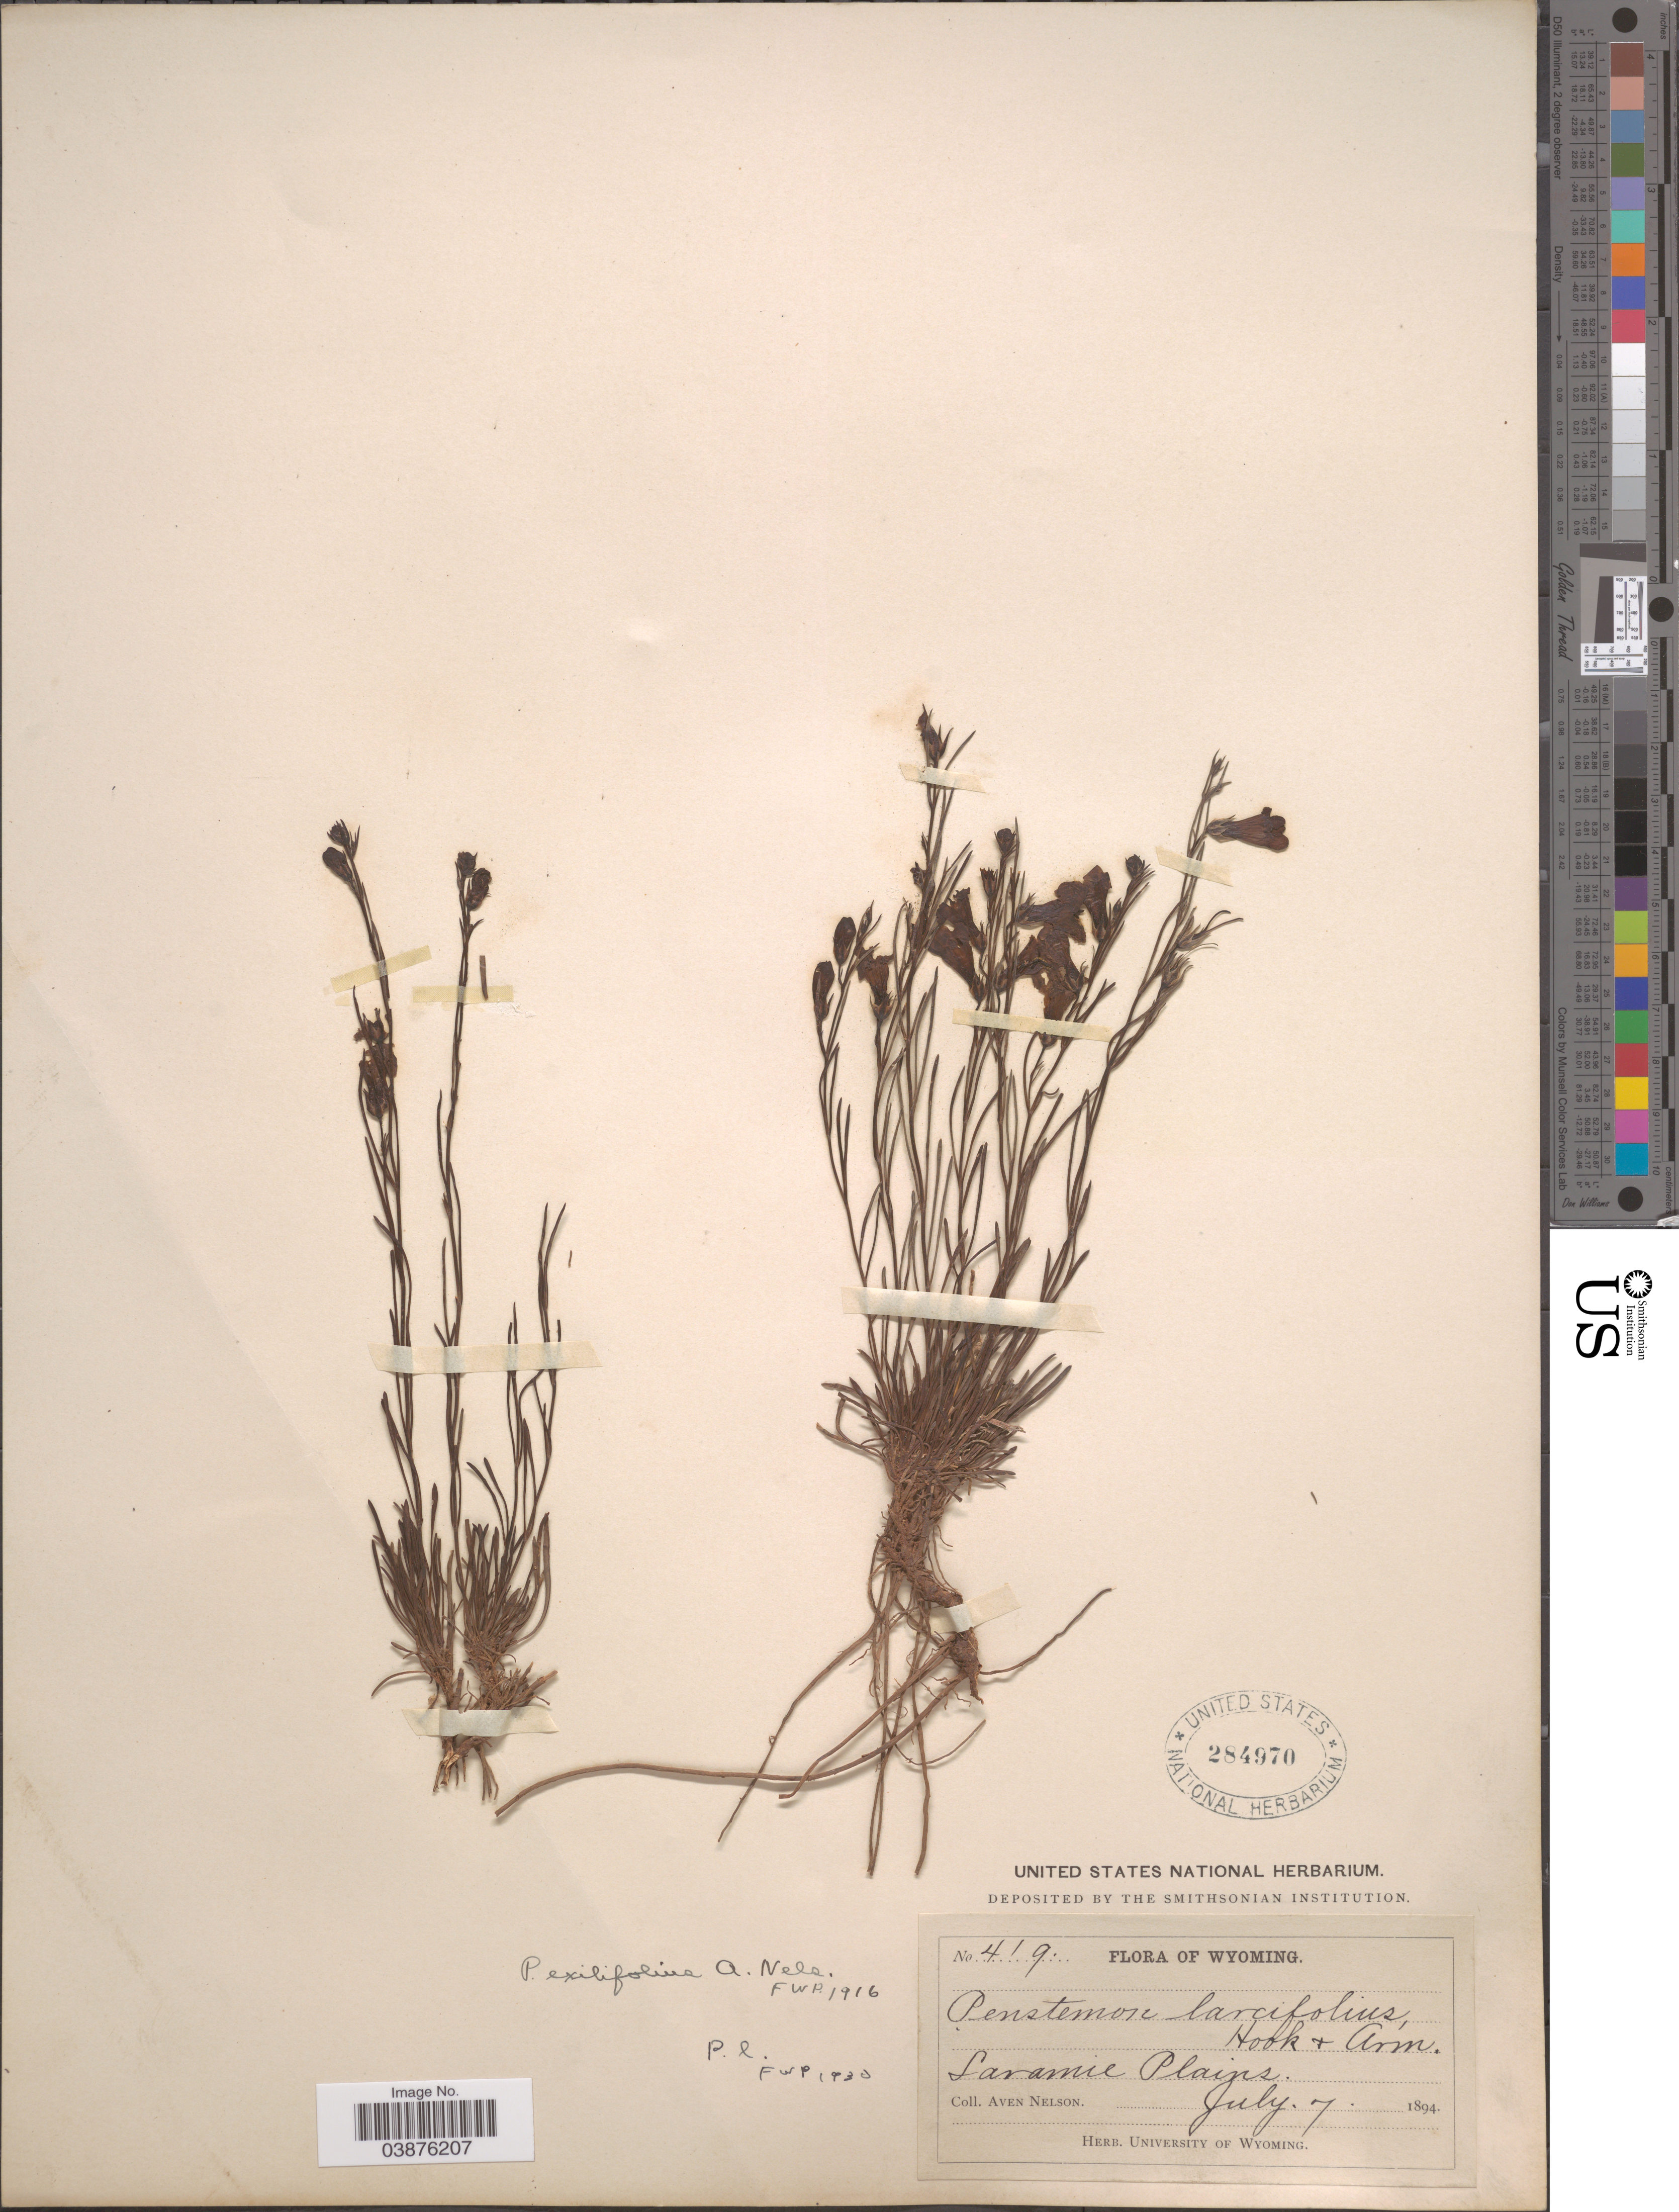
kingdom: Plantae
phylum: Tracheophyta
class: Magnoliopsida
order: Lamiales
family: Plantaginaceae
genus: Penstemon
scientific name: Penstemon laricifolius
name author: Hook. & Arn.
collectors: A. Nelson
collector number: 419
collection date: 1894-07-07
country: United States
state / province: Wyoming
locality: Laramie Plains.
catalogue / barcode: US 284970